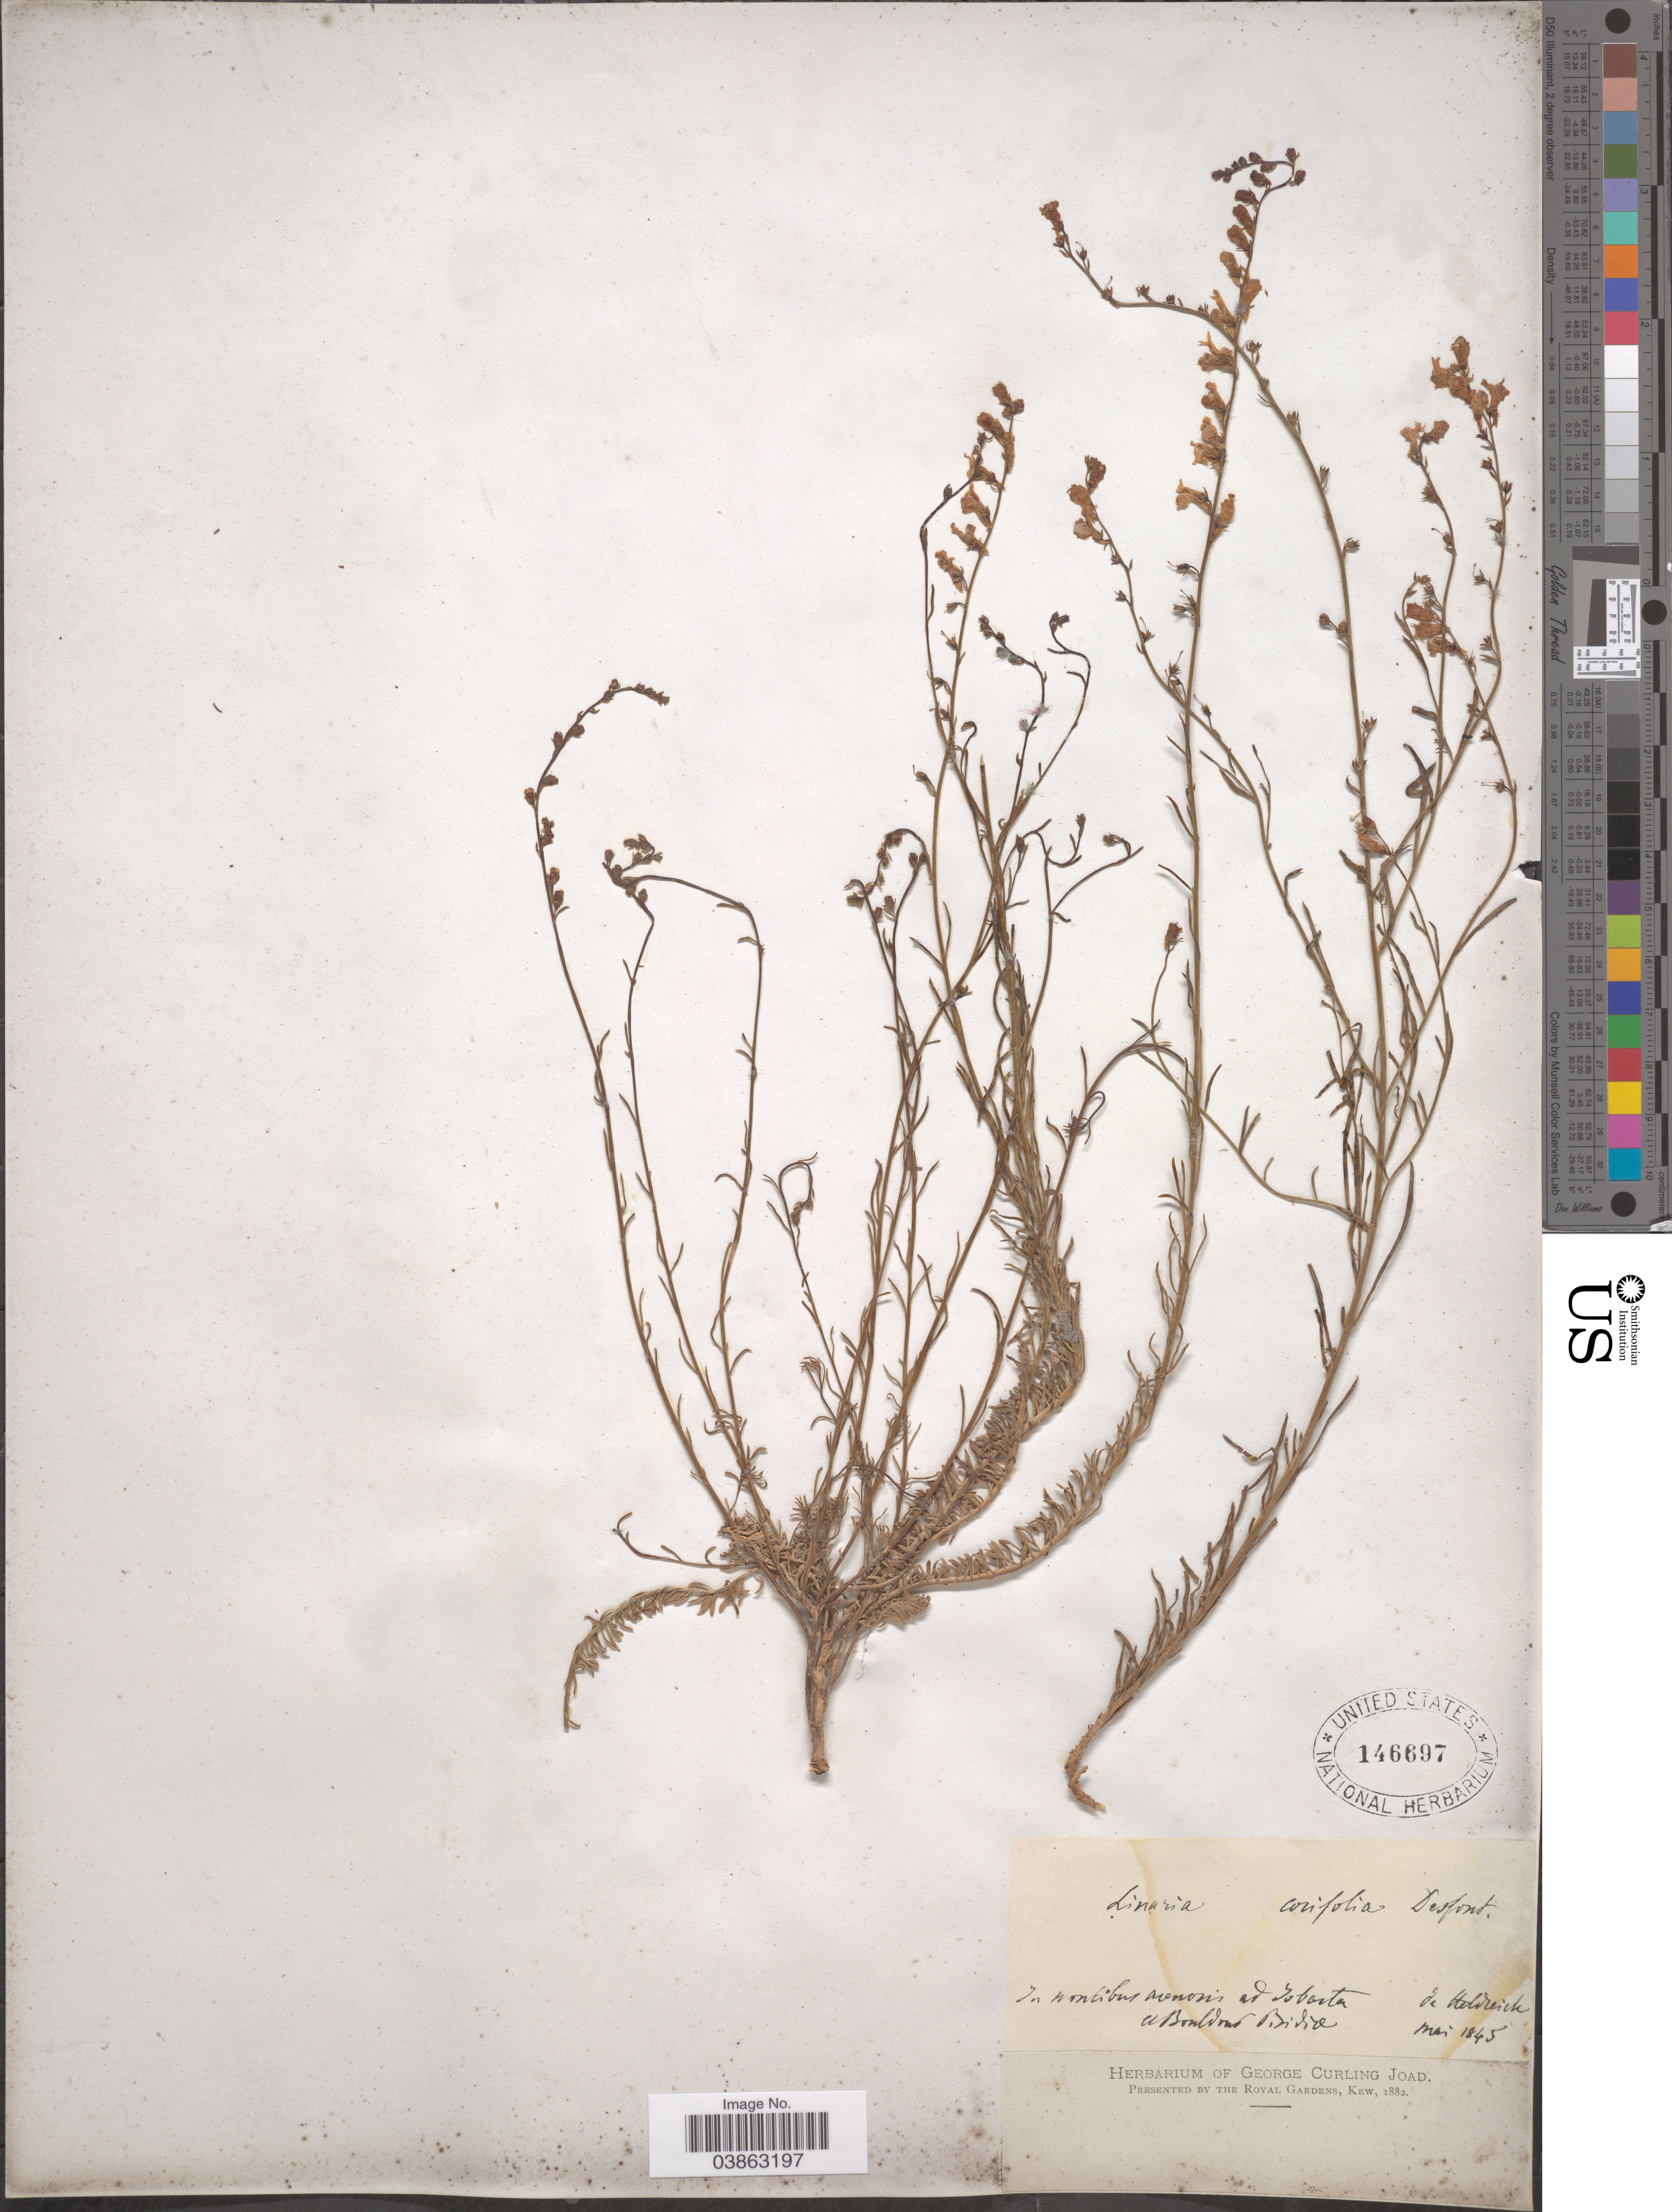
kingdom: Plantae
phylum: Tracheophyta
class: Magnoliopsida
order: Lamiales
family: Plantaginaceae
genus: Linaria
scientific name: Linaria corifolia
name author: Desf.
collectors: -. De Heldreich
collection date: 1845-05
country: Turkey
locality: In montibus menonis ad Isbarta a Bouldoun [interpreted] Pisidiae.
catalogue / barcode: US 146697